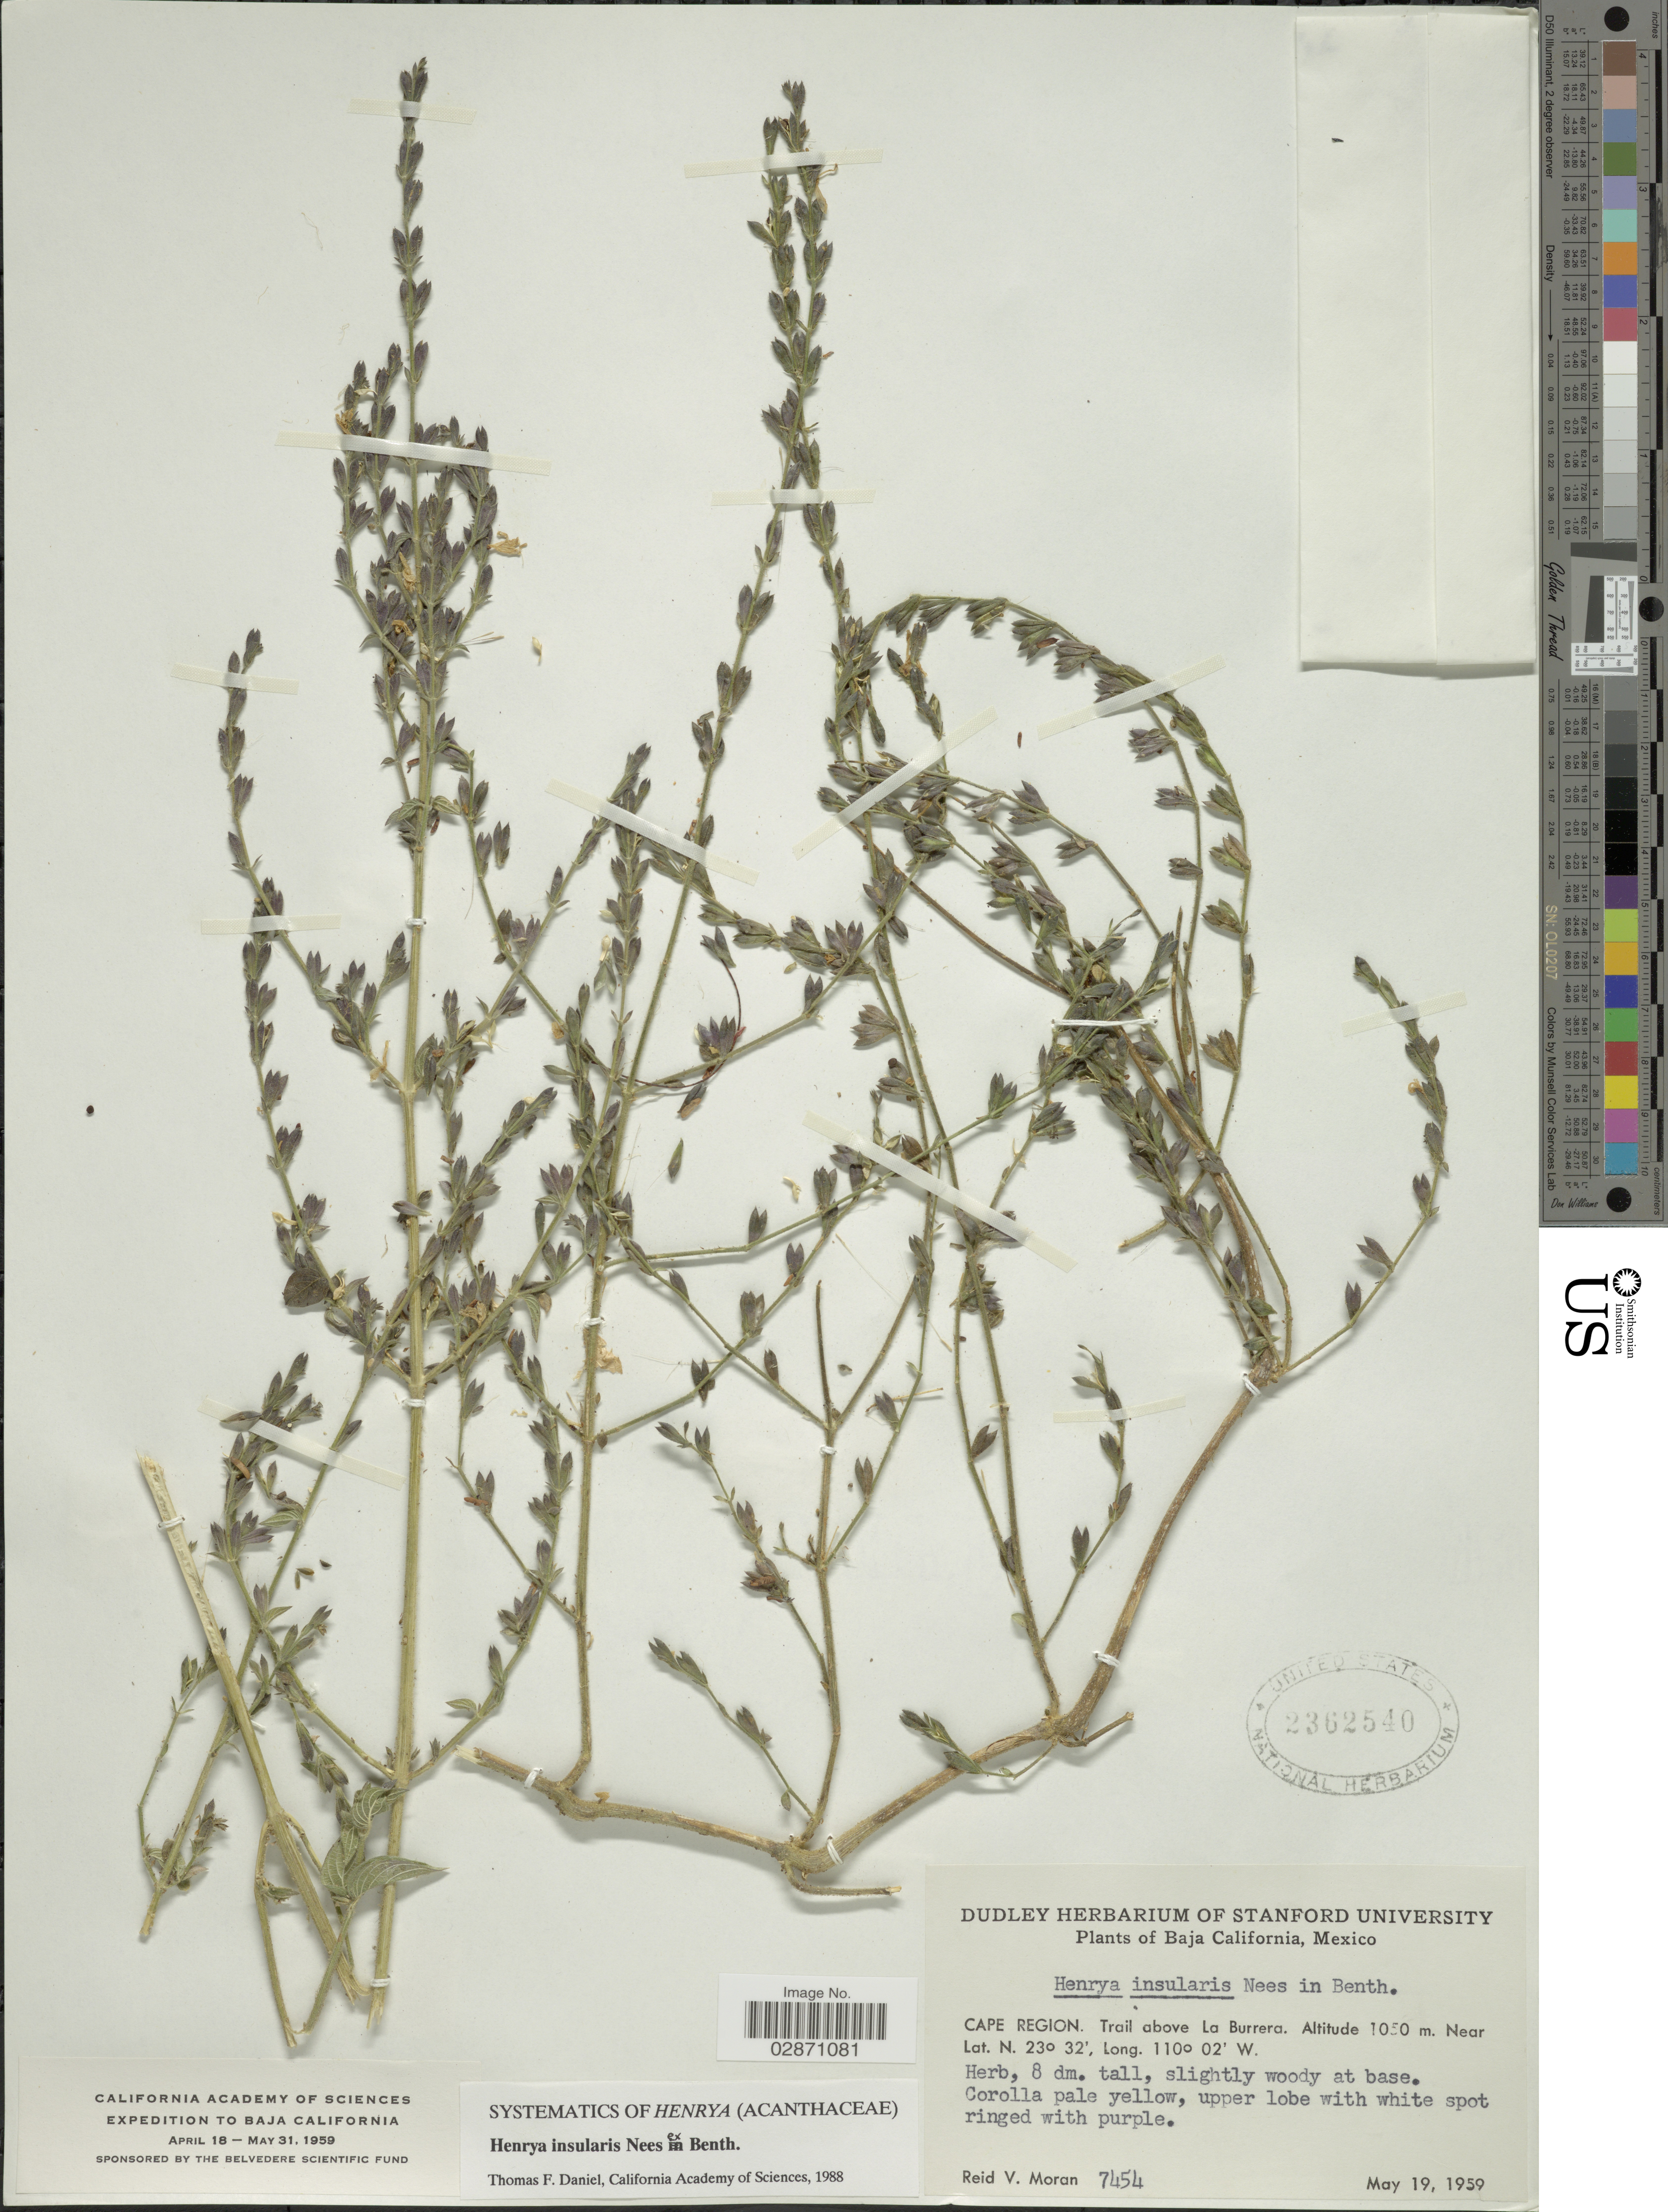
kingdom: Plantae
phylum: Tracheophyta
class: Magnoliopsida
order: Lamiales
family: Acanthaceae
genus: Henrya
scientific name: Henrya insularis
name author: Nees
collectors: R. V. Moran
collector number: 7454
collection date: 1959-05-19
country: Mexico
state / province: Baja California Sur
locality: Cape Region. Trail above La Burrera.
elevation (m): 1050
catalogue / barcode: US 2362540